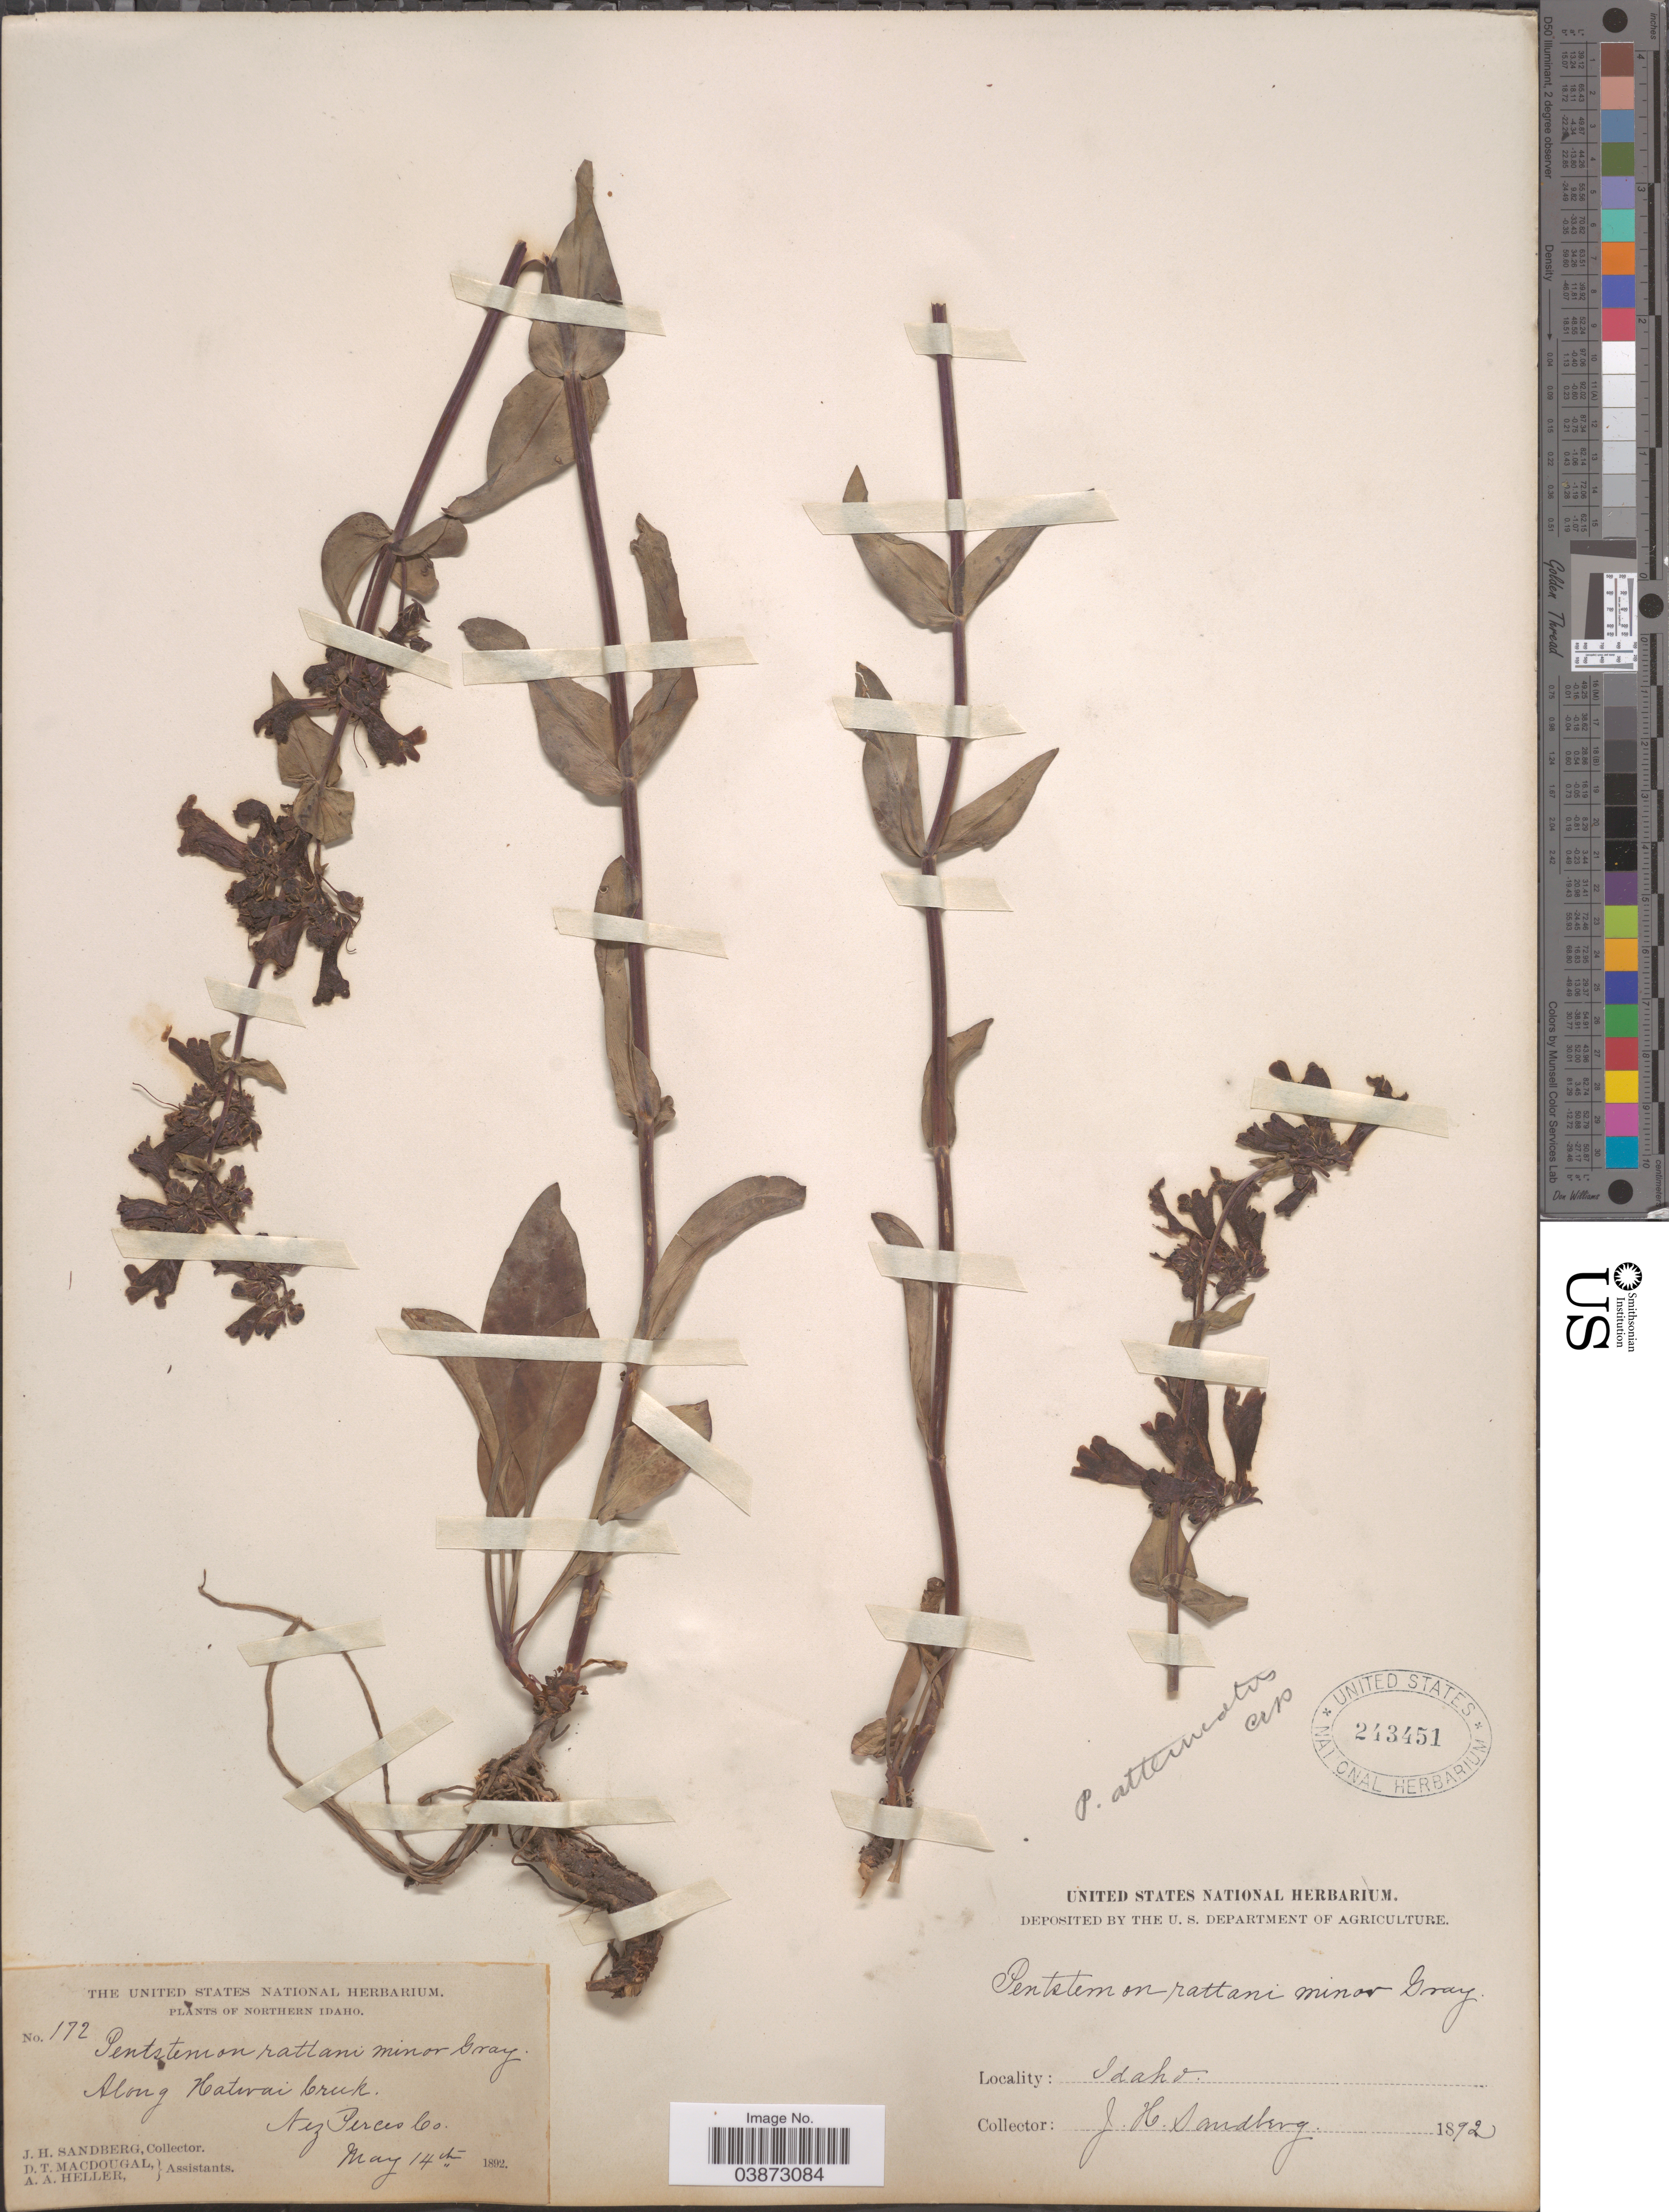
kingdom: Plantae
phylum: Tracheophyta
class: Magnoliopsida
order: Lamiales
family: Plantaginaceae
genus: Penstemon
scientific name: Penstemon attenuatus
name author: Douglas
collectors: J. H. Sandberg, D. T. MacDougal & A. A. Heller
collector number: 172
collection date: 1892-05-14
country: United States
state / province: Idaho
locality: Northern Idaho. Along Hatwai Creek. Nez Perces Co.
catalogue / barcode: US 243451